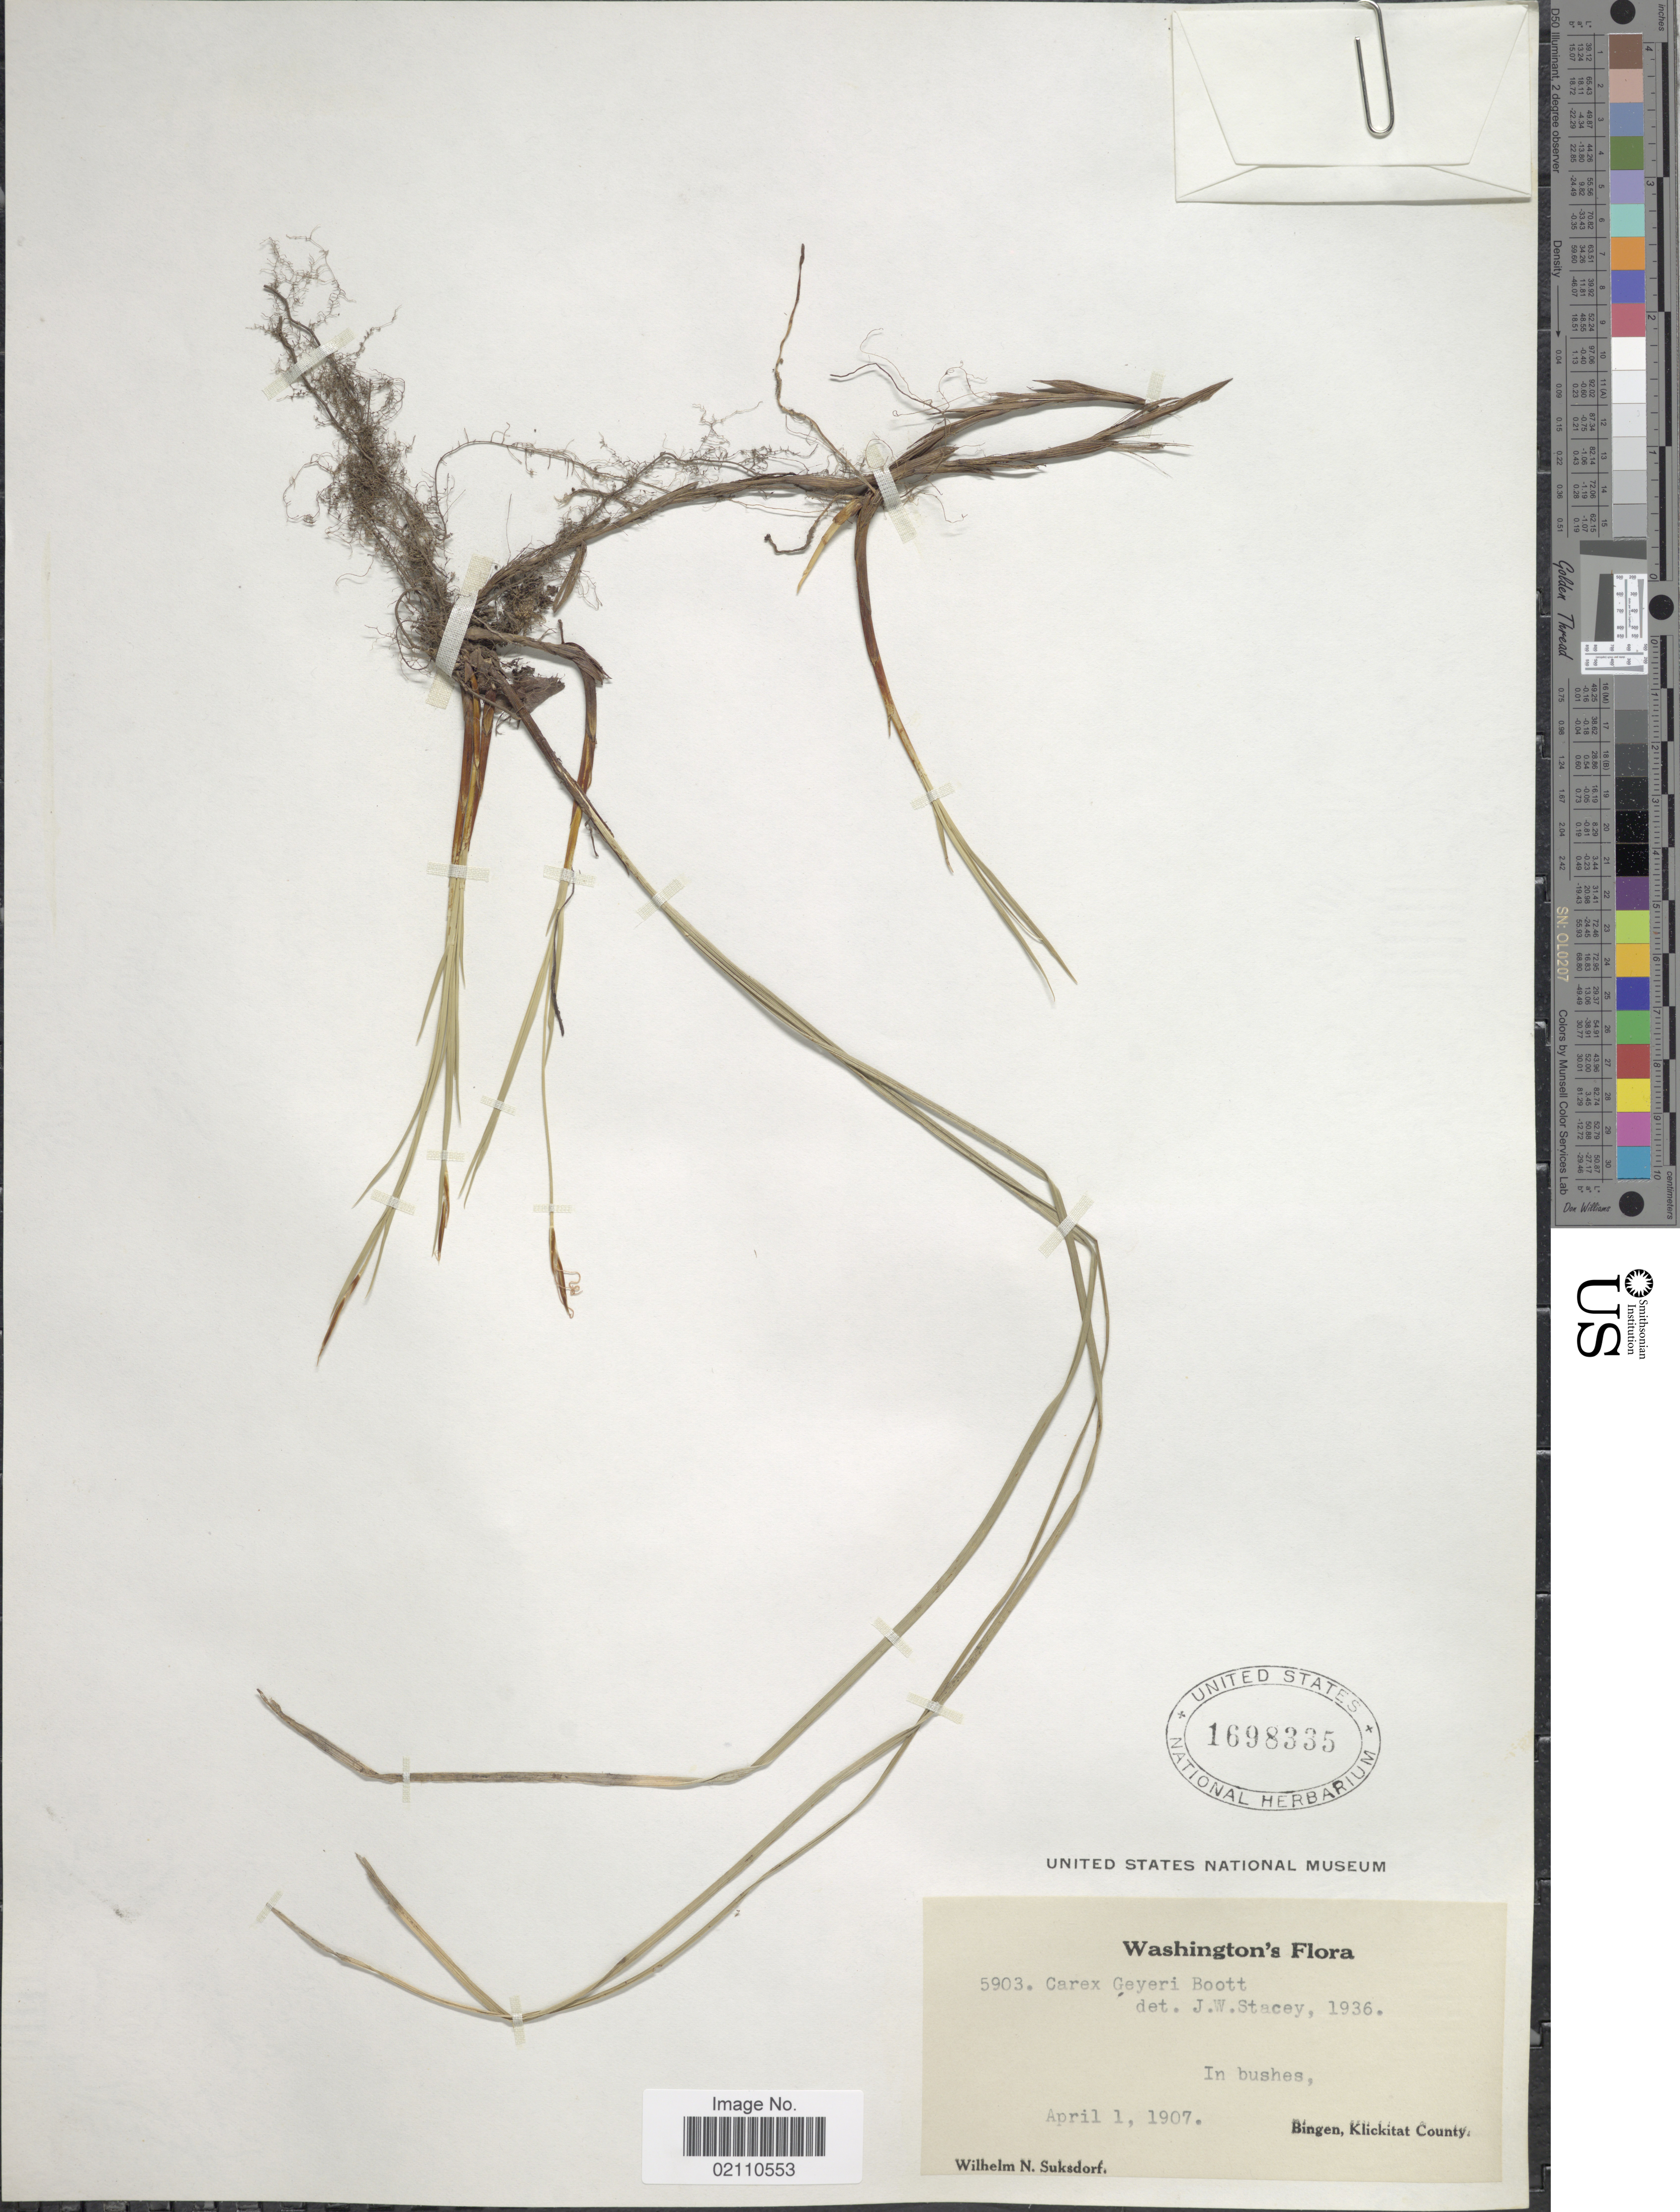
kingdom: Plantae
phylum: Tracheophyta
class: Liliopsida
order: Poales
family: Cyperaceae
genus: Carex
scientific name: Carex geyeri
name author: Boott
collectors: W. N. Suksdorf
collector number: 5903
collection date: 1907-04-01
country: United States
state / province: Washington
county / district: Klickitat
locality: Bingen, Klickitat County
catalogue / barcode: US 1698335